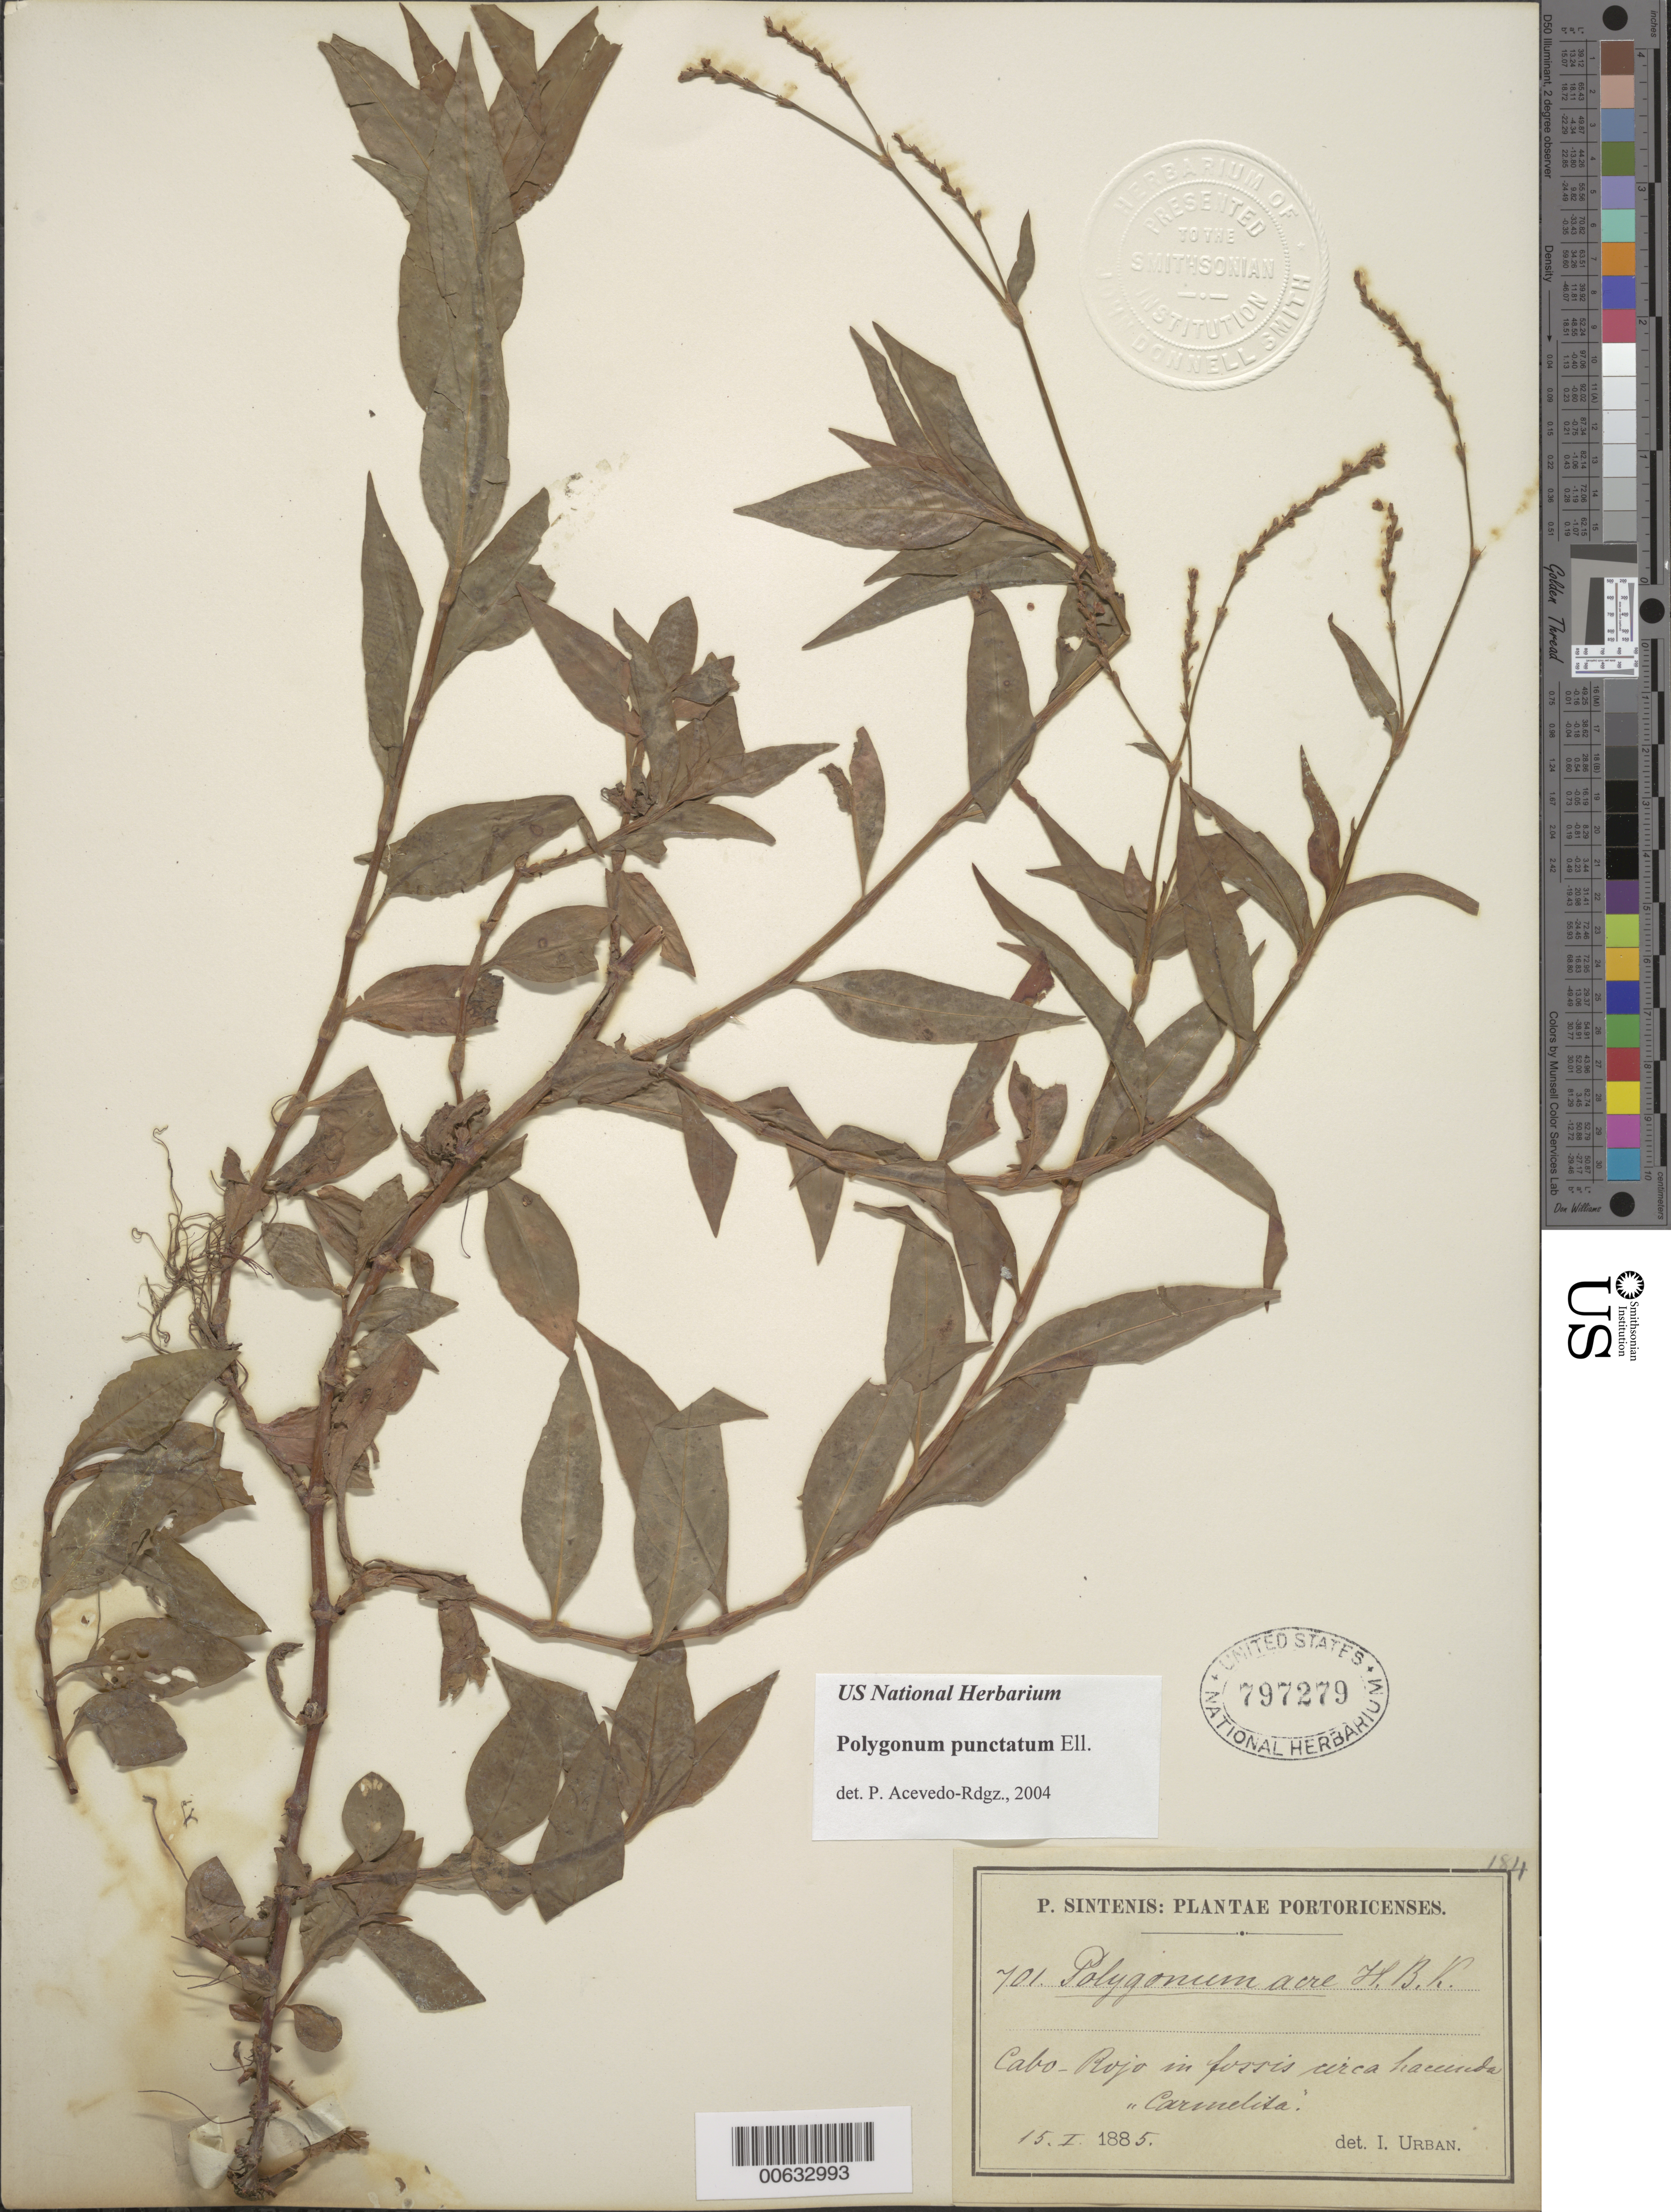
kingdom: Plantae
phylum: Tracheophyta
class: Magnoliopsida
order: Caryophyllales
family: Polygonaceae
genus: Polygonum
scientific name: Polygonum acre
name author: Kunth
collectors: P. Sintenis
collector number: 701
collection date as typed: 15 Jan 1885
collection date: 1885-01-15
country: Puerto Rico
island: Greater Antilles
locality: Cabo-Rojo, in fossis circa hacienda Carmelita.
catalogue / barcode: US 797279